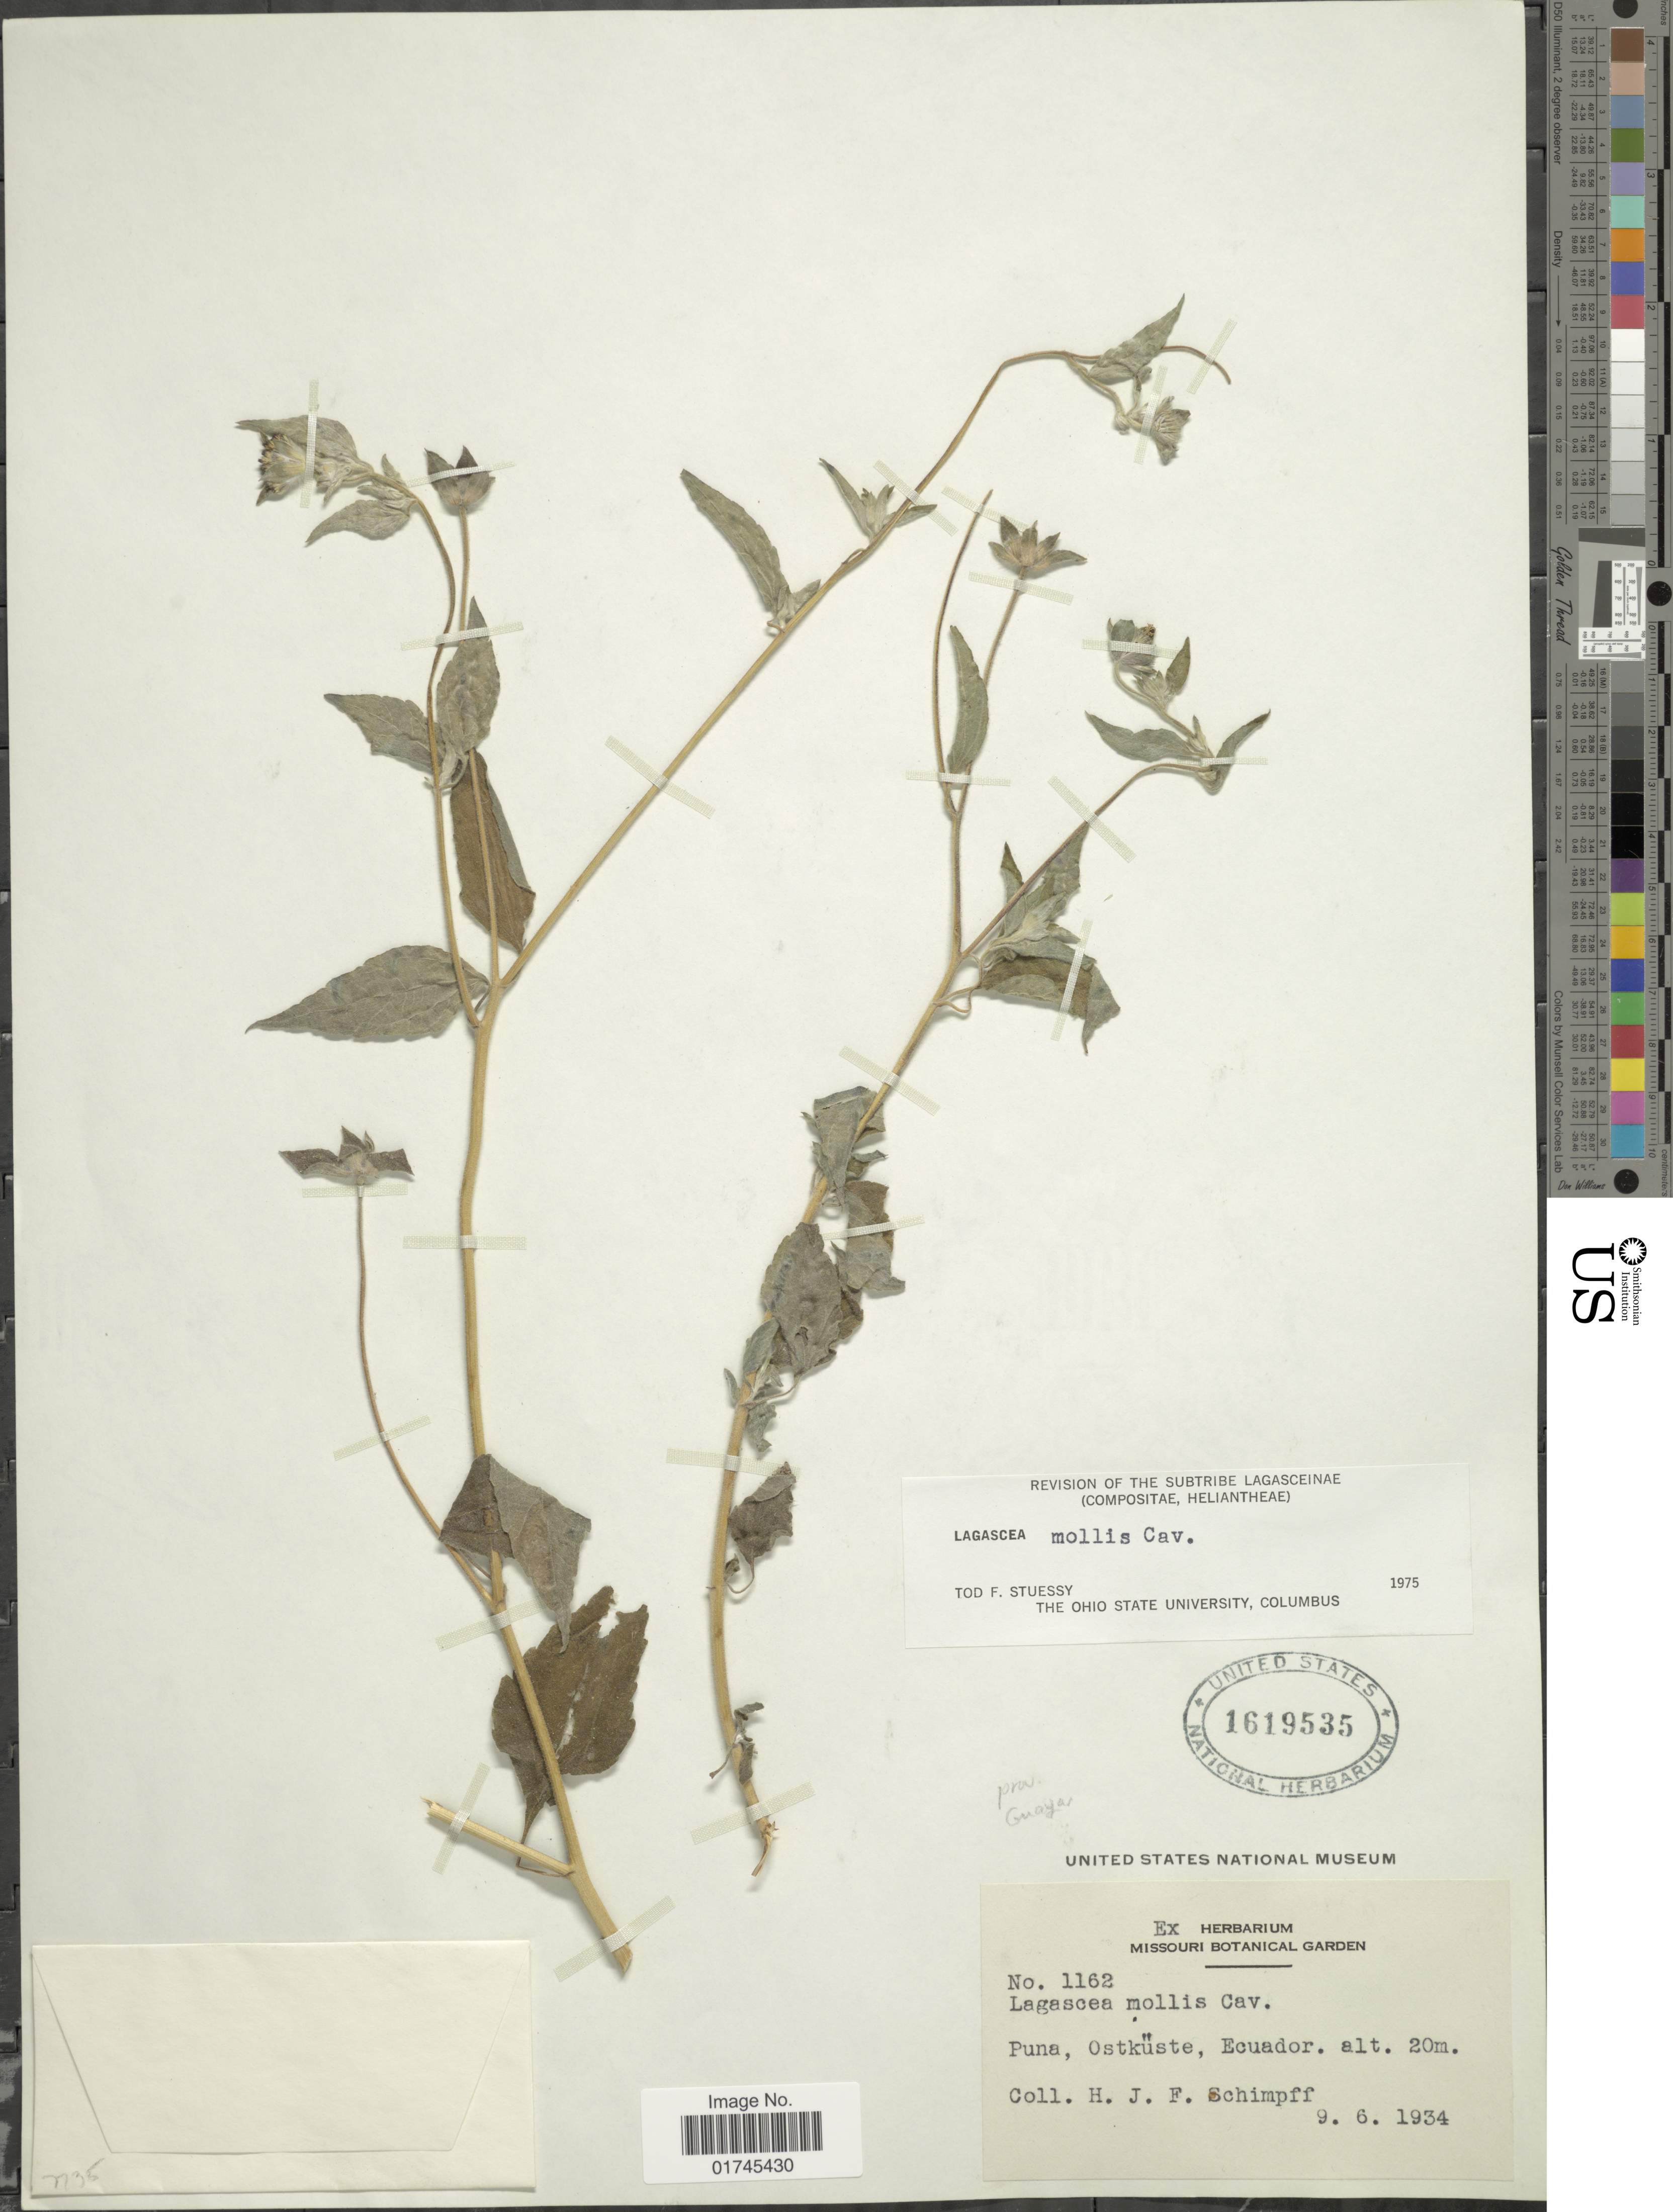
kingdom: Plantae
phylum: Tracheophyta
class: Magnoliopsida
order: Asterales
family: Asteraceae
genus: Lagascea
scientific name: Lagascea mollis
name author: Cav.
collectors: H. Schimpff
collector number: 1162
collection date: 1934-06-09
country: Ecuador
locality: Puna, Ostküste.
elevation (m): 20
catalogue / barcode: US 1619535